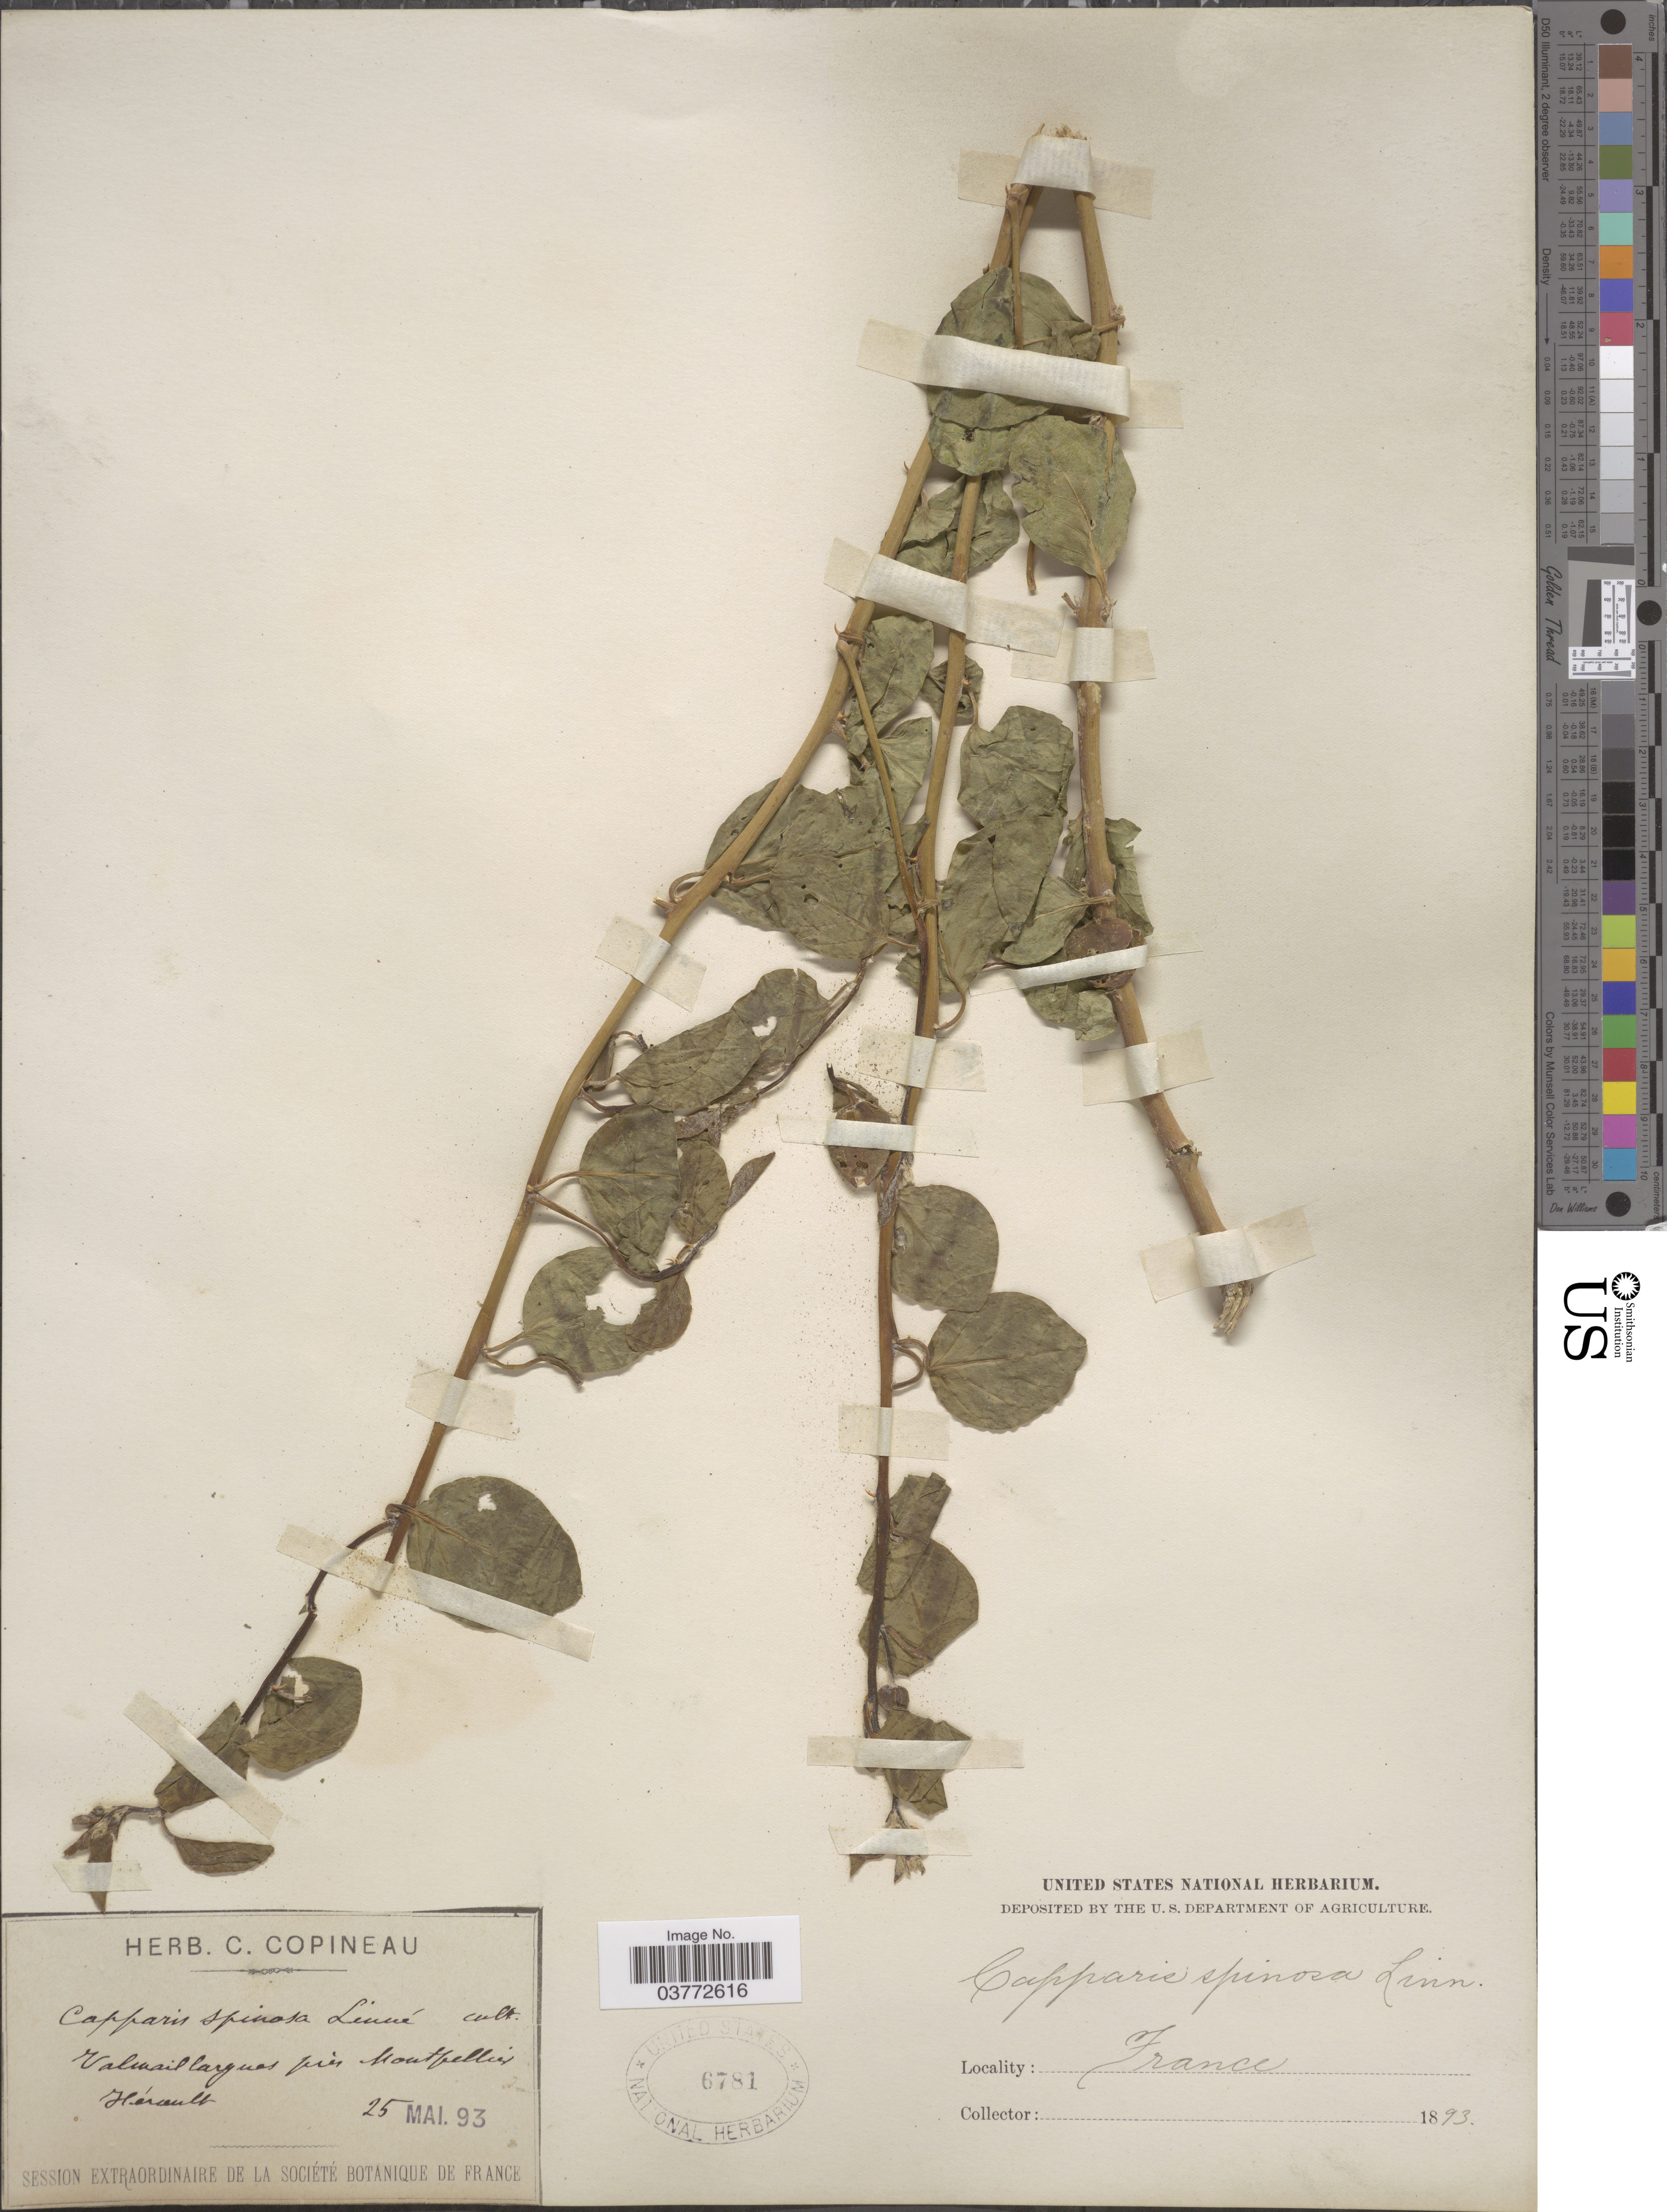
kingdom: Plantae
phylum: Tracheophyta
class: Magnoliopsida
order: Brassicales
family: Capparaceae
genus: Capparis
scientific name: Capparis spinosa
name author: L.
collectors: ex herb. C. Copineau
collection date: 1893-05-25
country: France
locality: Valmaillargues près Montpellier Hérault.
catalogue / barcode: US 6781